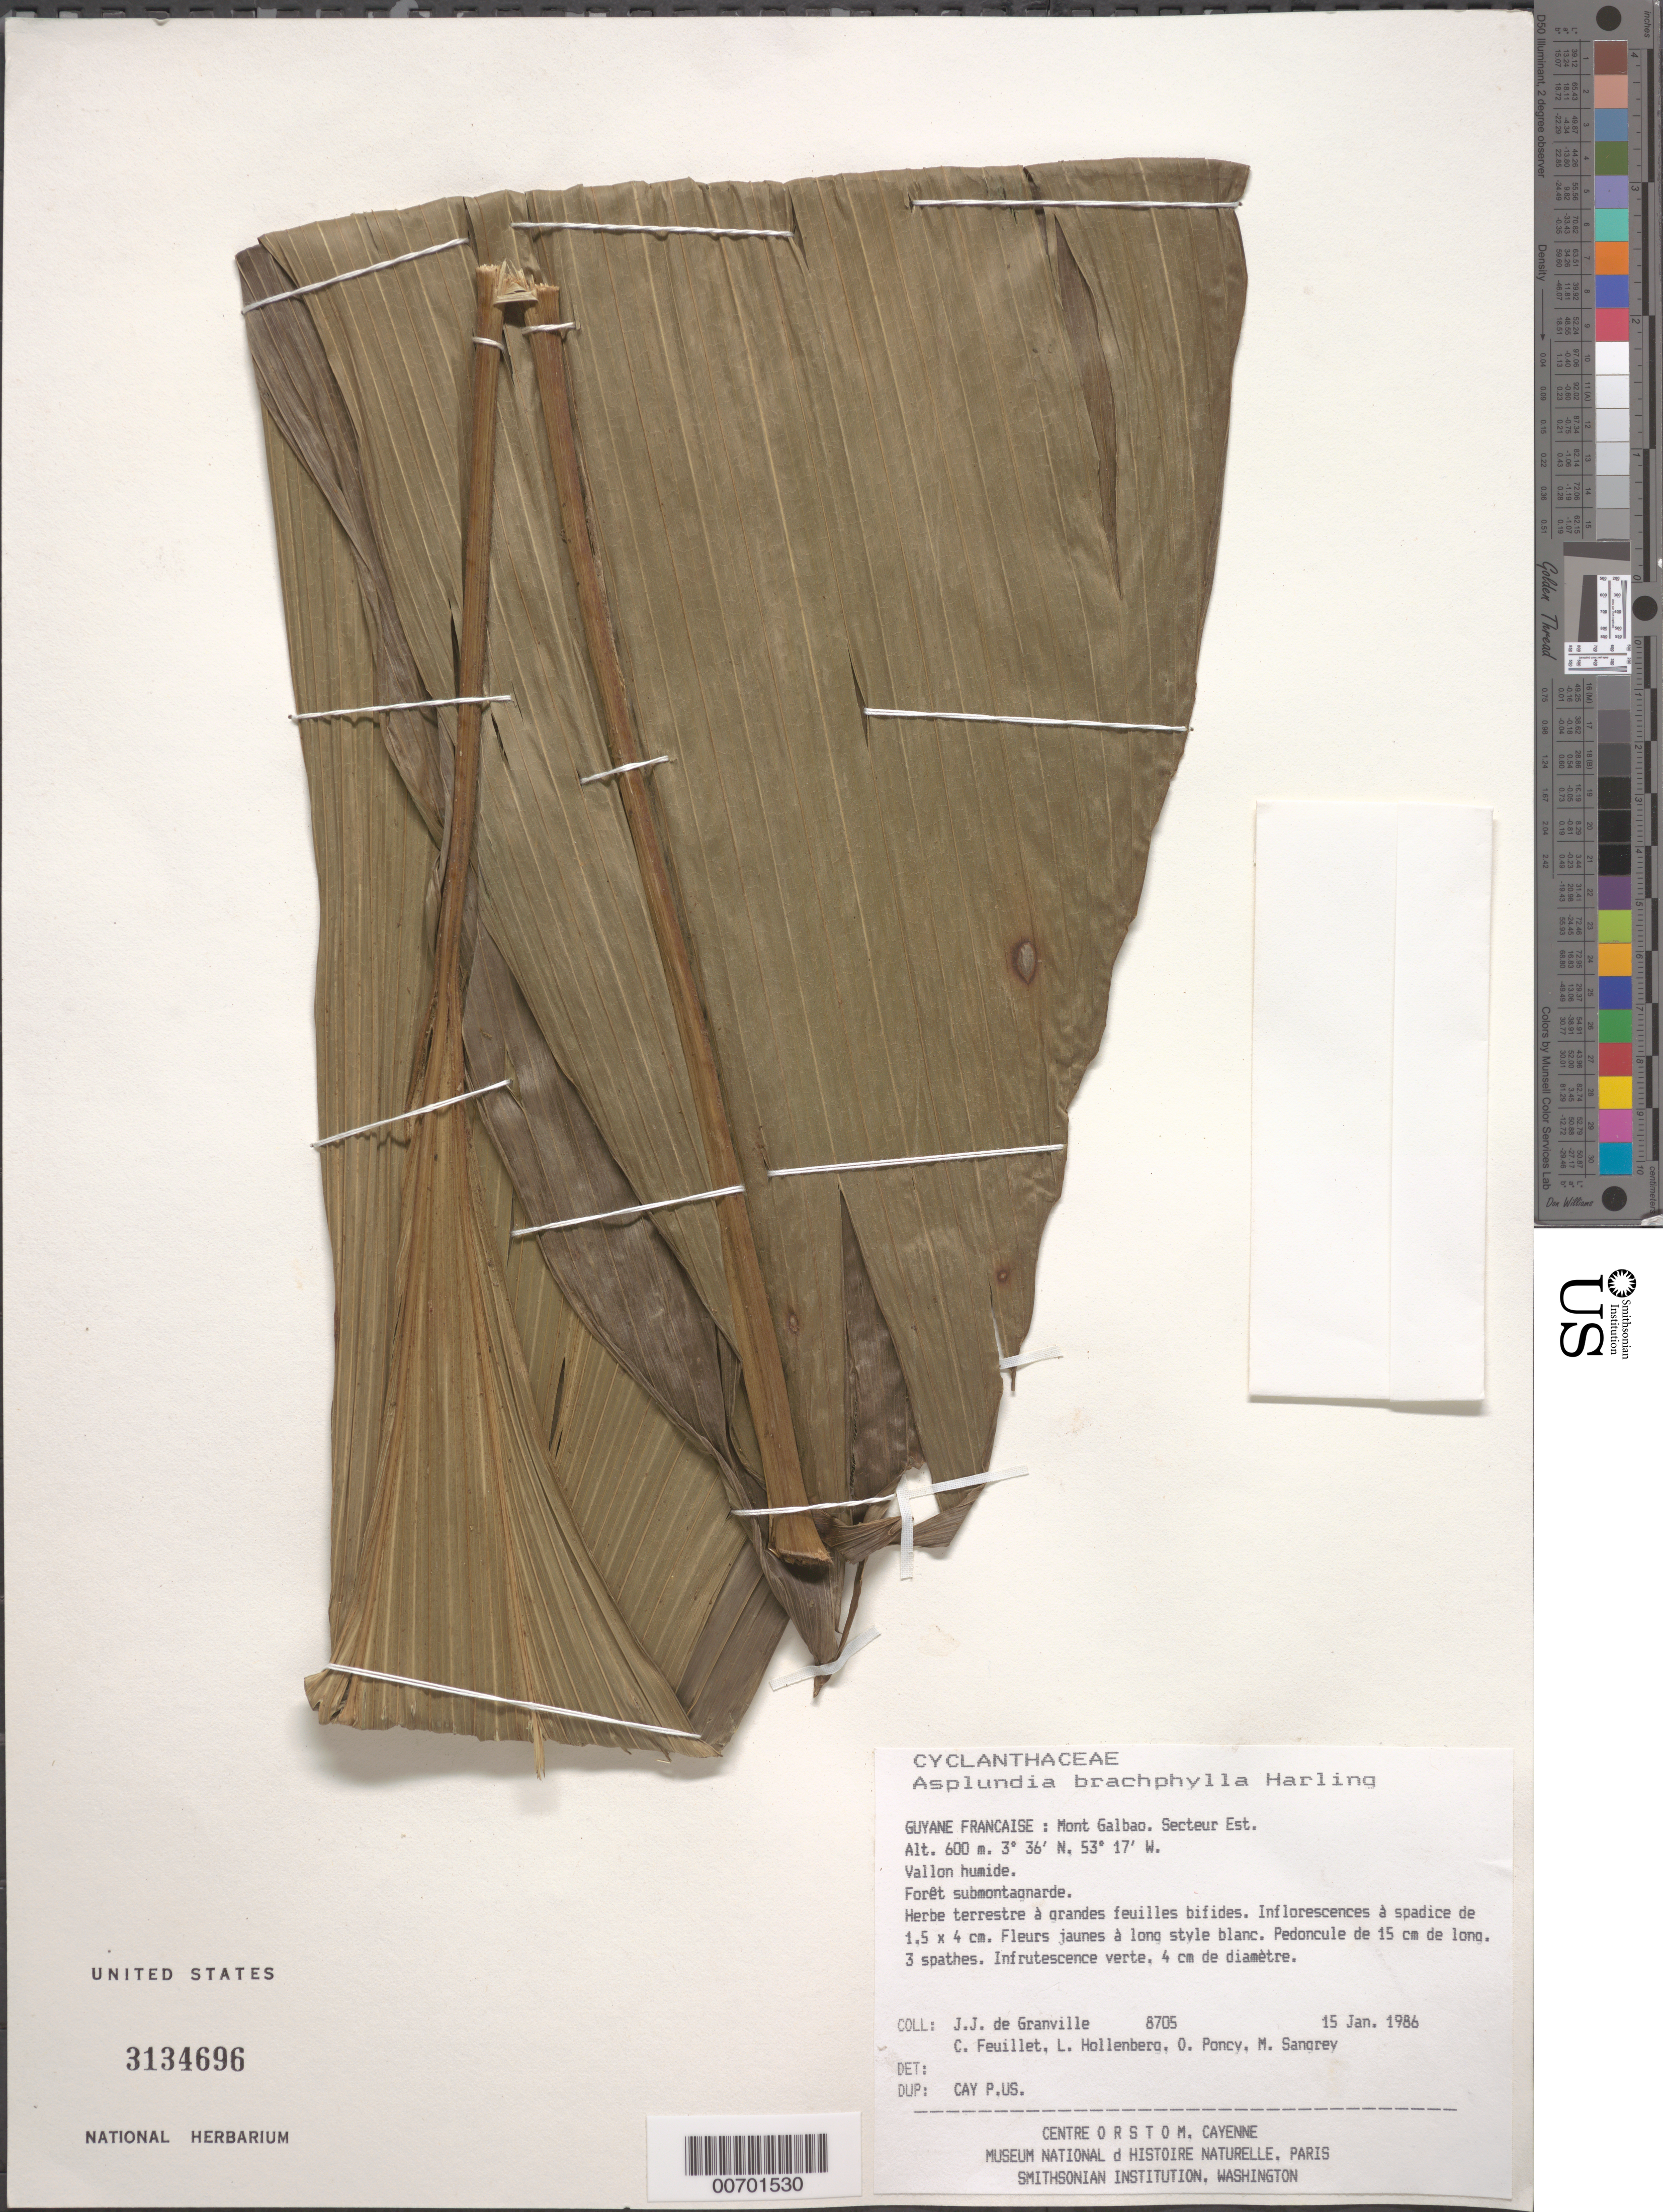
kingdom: Plantae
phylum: Tracheophyta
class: Liliopsida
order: Pandanales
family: Cyclanthaceae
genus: Asplundia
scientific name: Asplundia brachyphylla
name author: Harling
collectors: J.-J. de Granville, C. Feuillet, L. Hollenberg, O. Poncy & M. S. Sangrey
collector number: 8705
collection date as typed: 15-Jan-86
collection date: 1986-01-15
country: French Guiana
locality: Mont Galbao. Secteur Est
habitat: Forêt submontagnarde, vallon humide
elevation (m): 600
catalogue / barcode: US 3134696